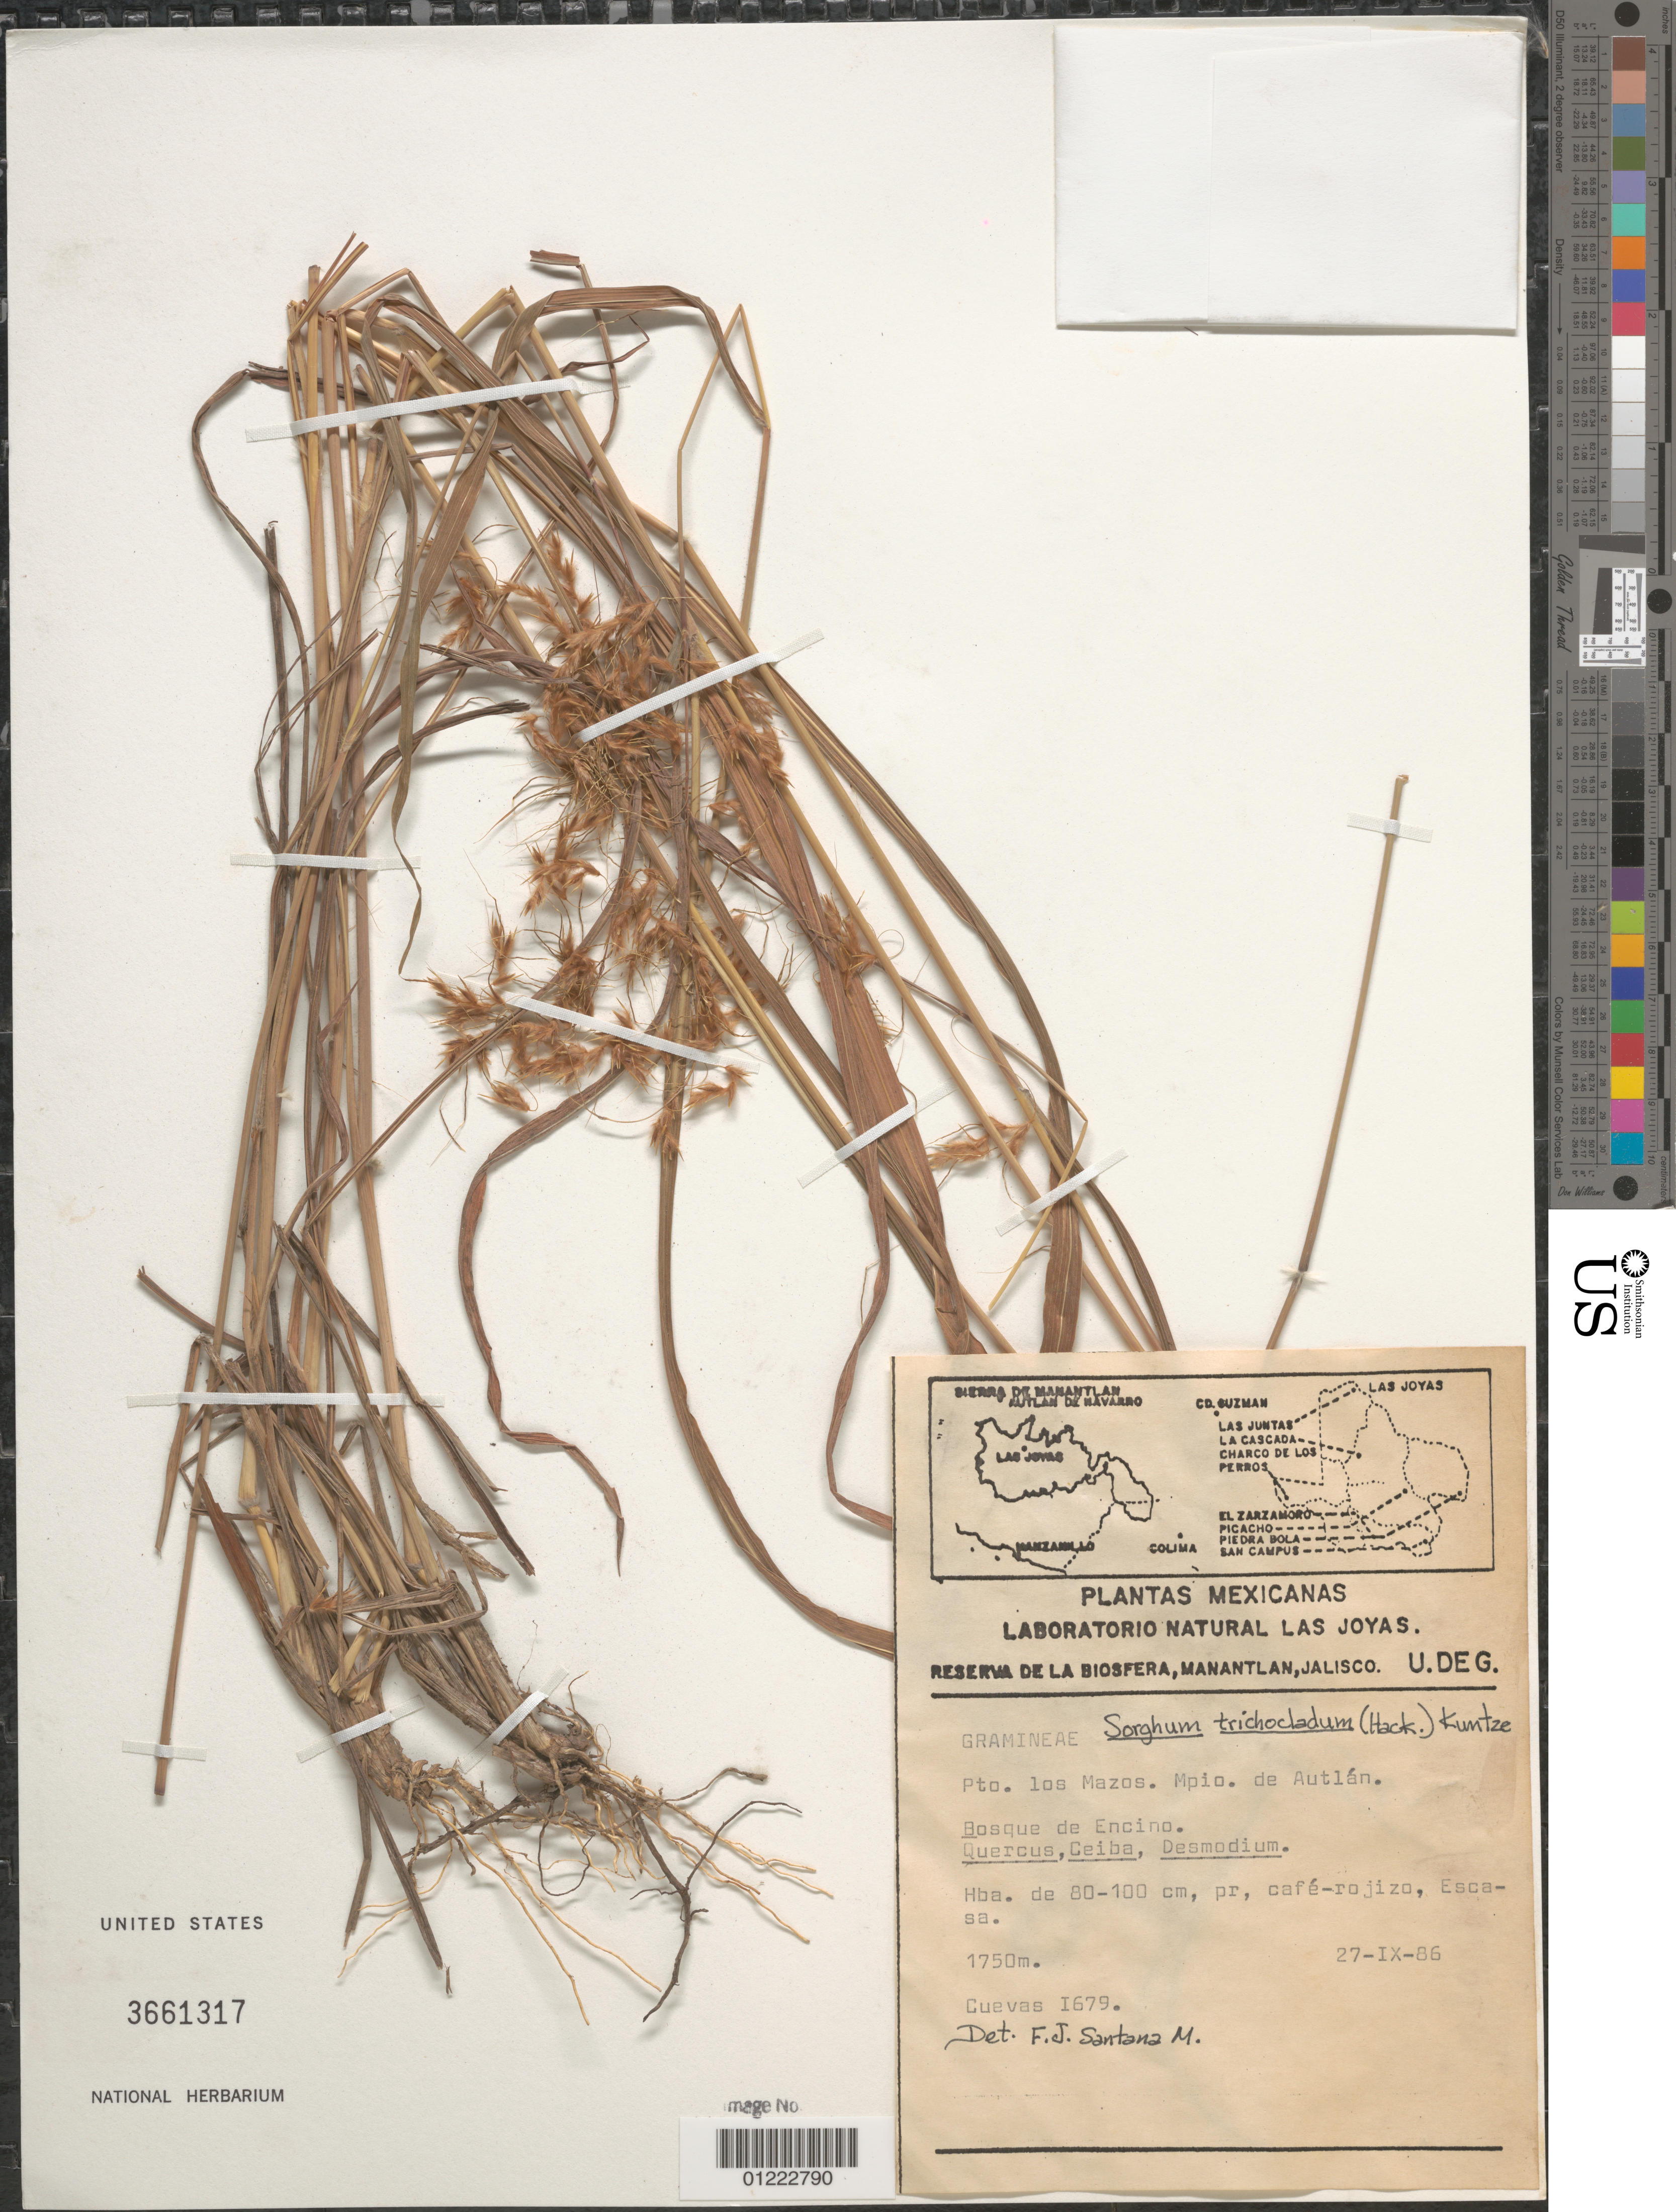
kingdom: Plantae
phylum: Tracheophyta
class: Liliopsida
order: Poales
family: Poaceae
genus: Sorghum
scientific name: Sorghum trichocladum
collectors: R. Cuevas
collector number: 1679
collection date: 1986-09-27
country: Mexico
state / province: México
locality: Pto. los Mazas. Mpio. de Autlan.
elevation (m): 1750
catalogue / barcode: US 3661317